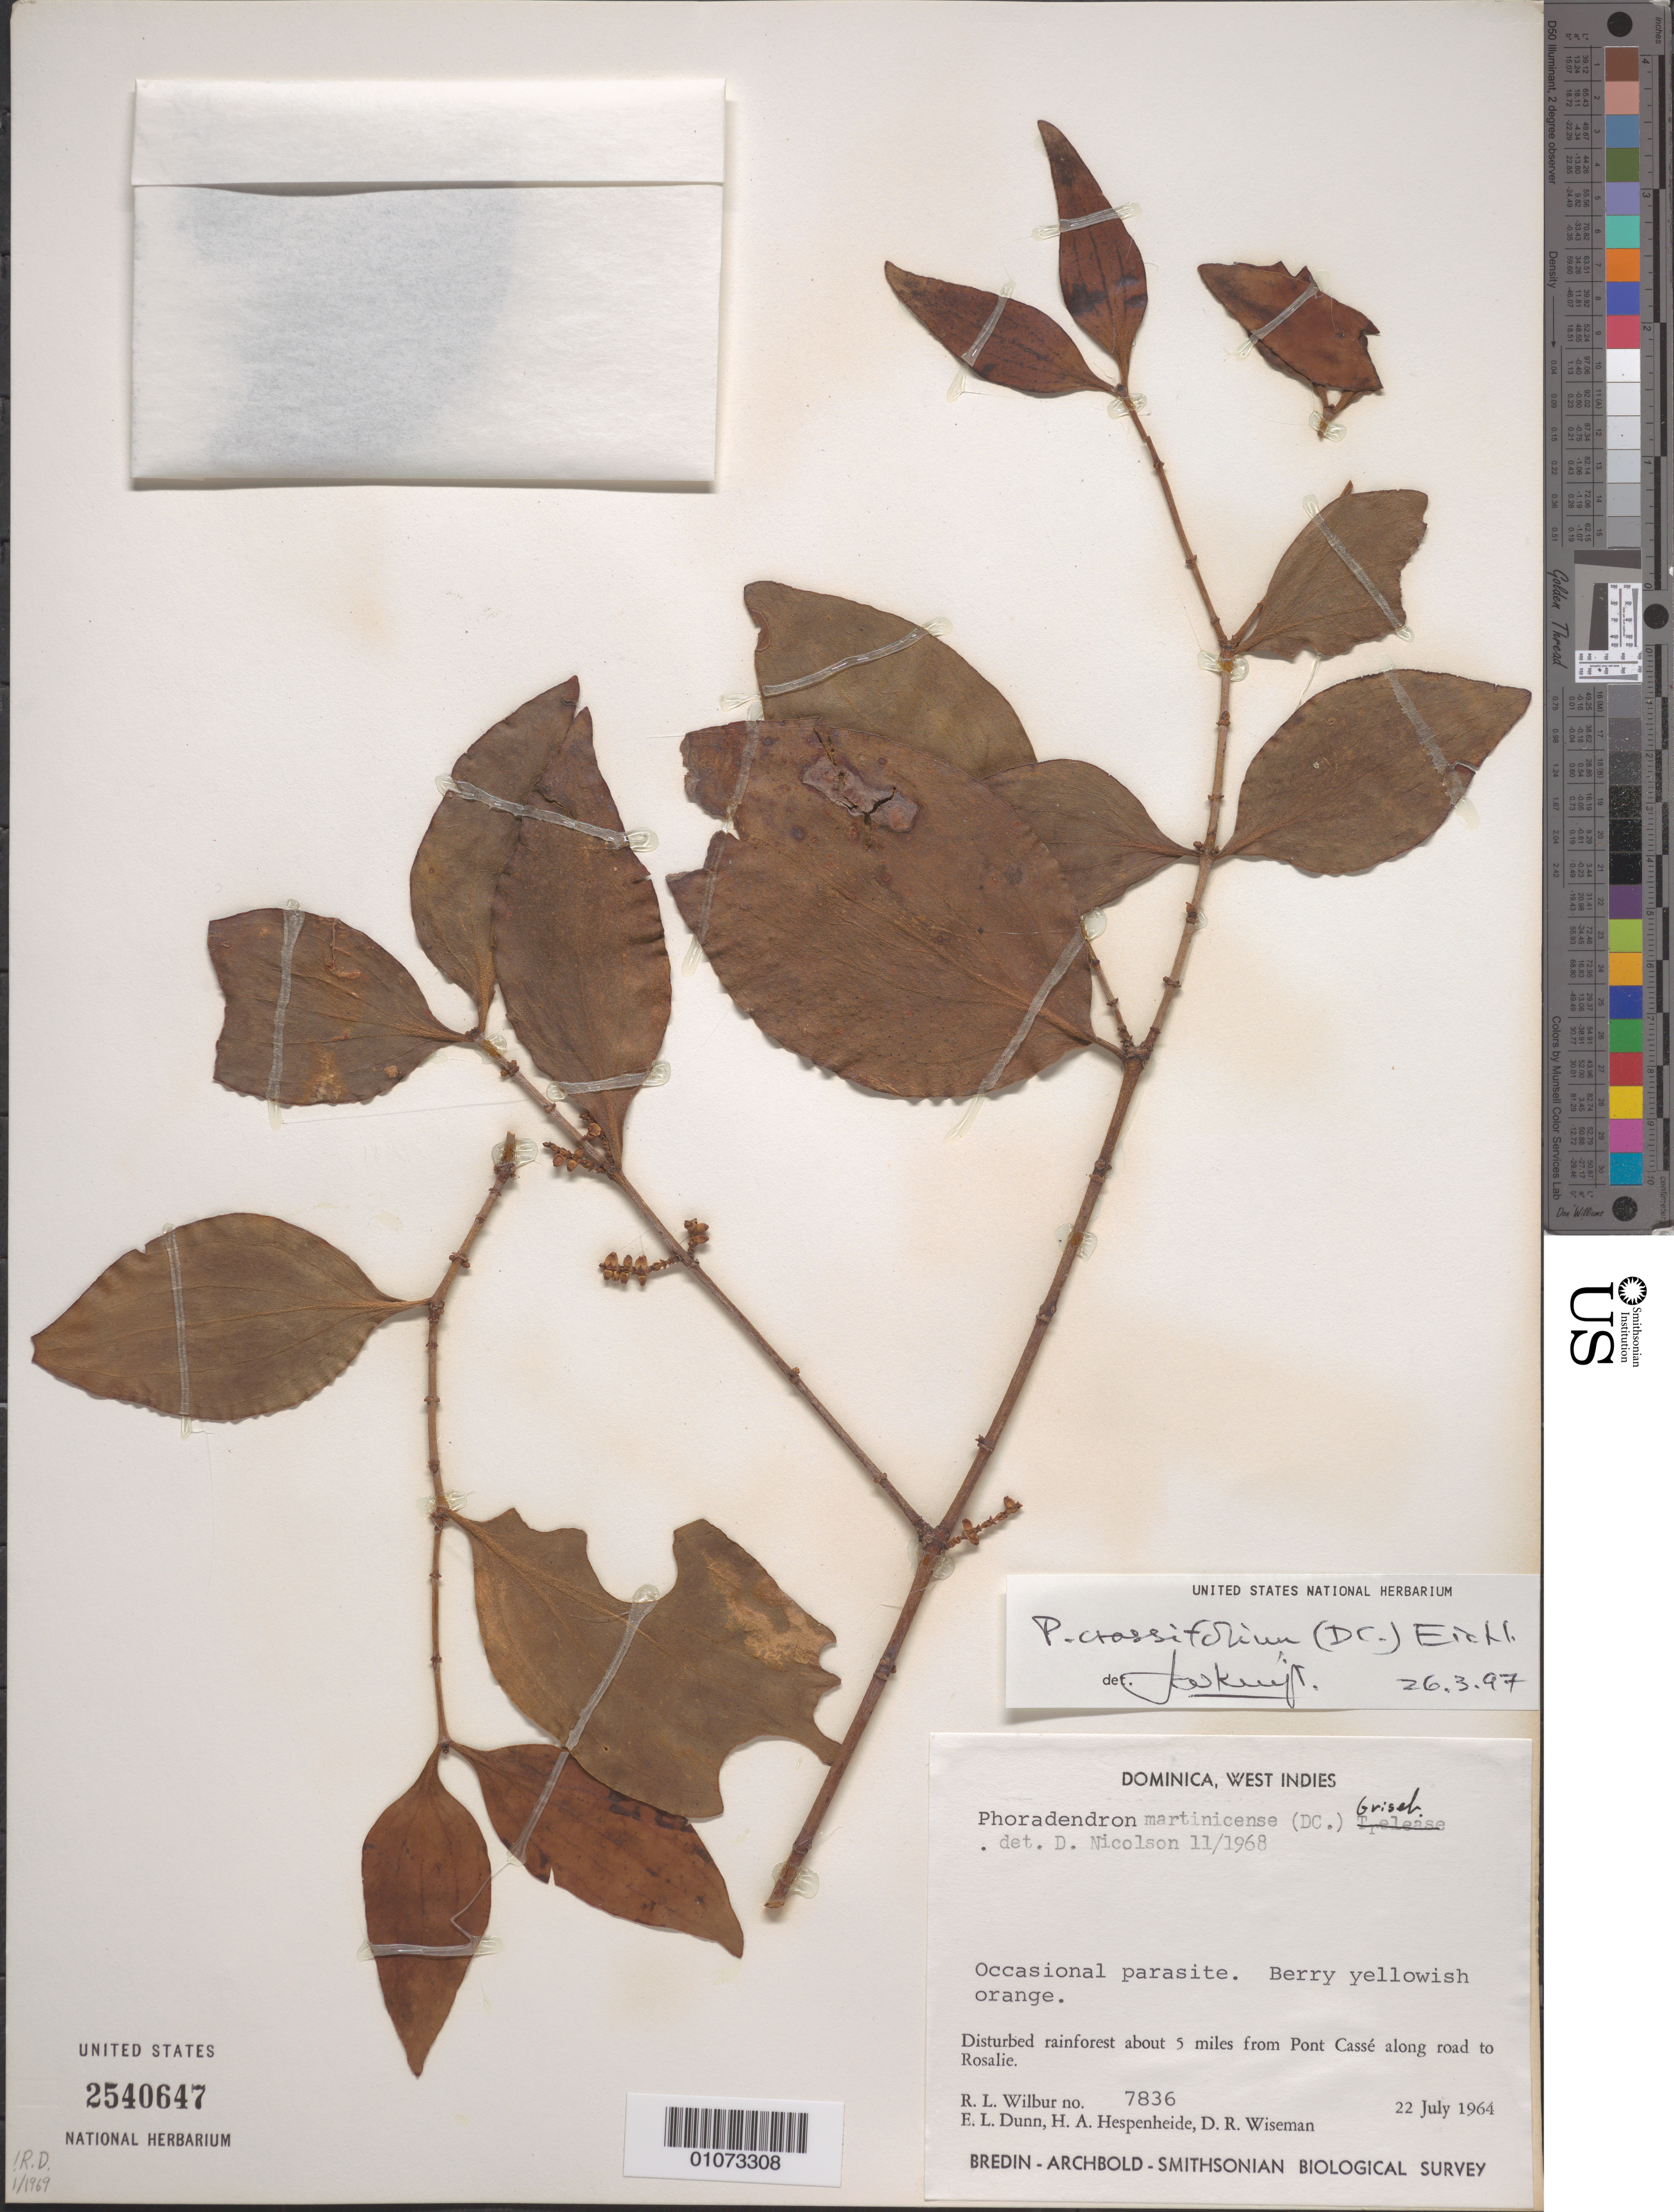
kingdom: Plantae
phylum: Tracheophyta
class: Magnoliopsida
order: Santalales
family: Viscaceae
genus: Phoradendron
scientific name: Phoradendron martinicense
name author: (DC.) Griseb.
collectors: R. L. Wilbur, E. Dunn, E. Dunn & D. R. Wiseman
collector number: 7836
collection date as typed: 22 Jul 1964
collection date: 1964-07-22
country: Dominica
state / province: St. Paul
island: Dominica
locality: About 5 miles from Pont Casse along road to Rosalie.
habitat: Disturbed rainforest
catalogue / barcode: US 2540647